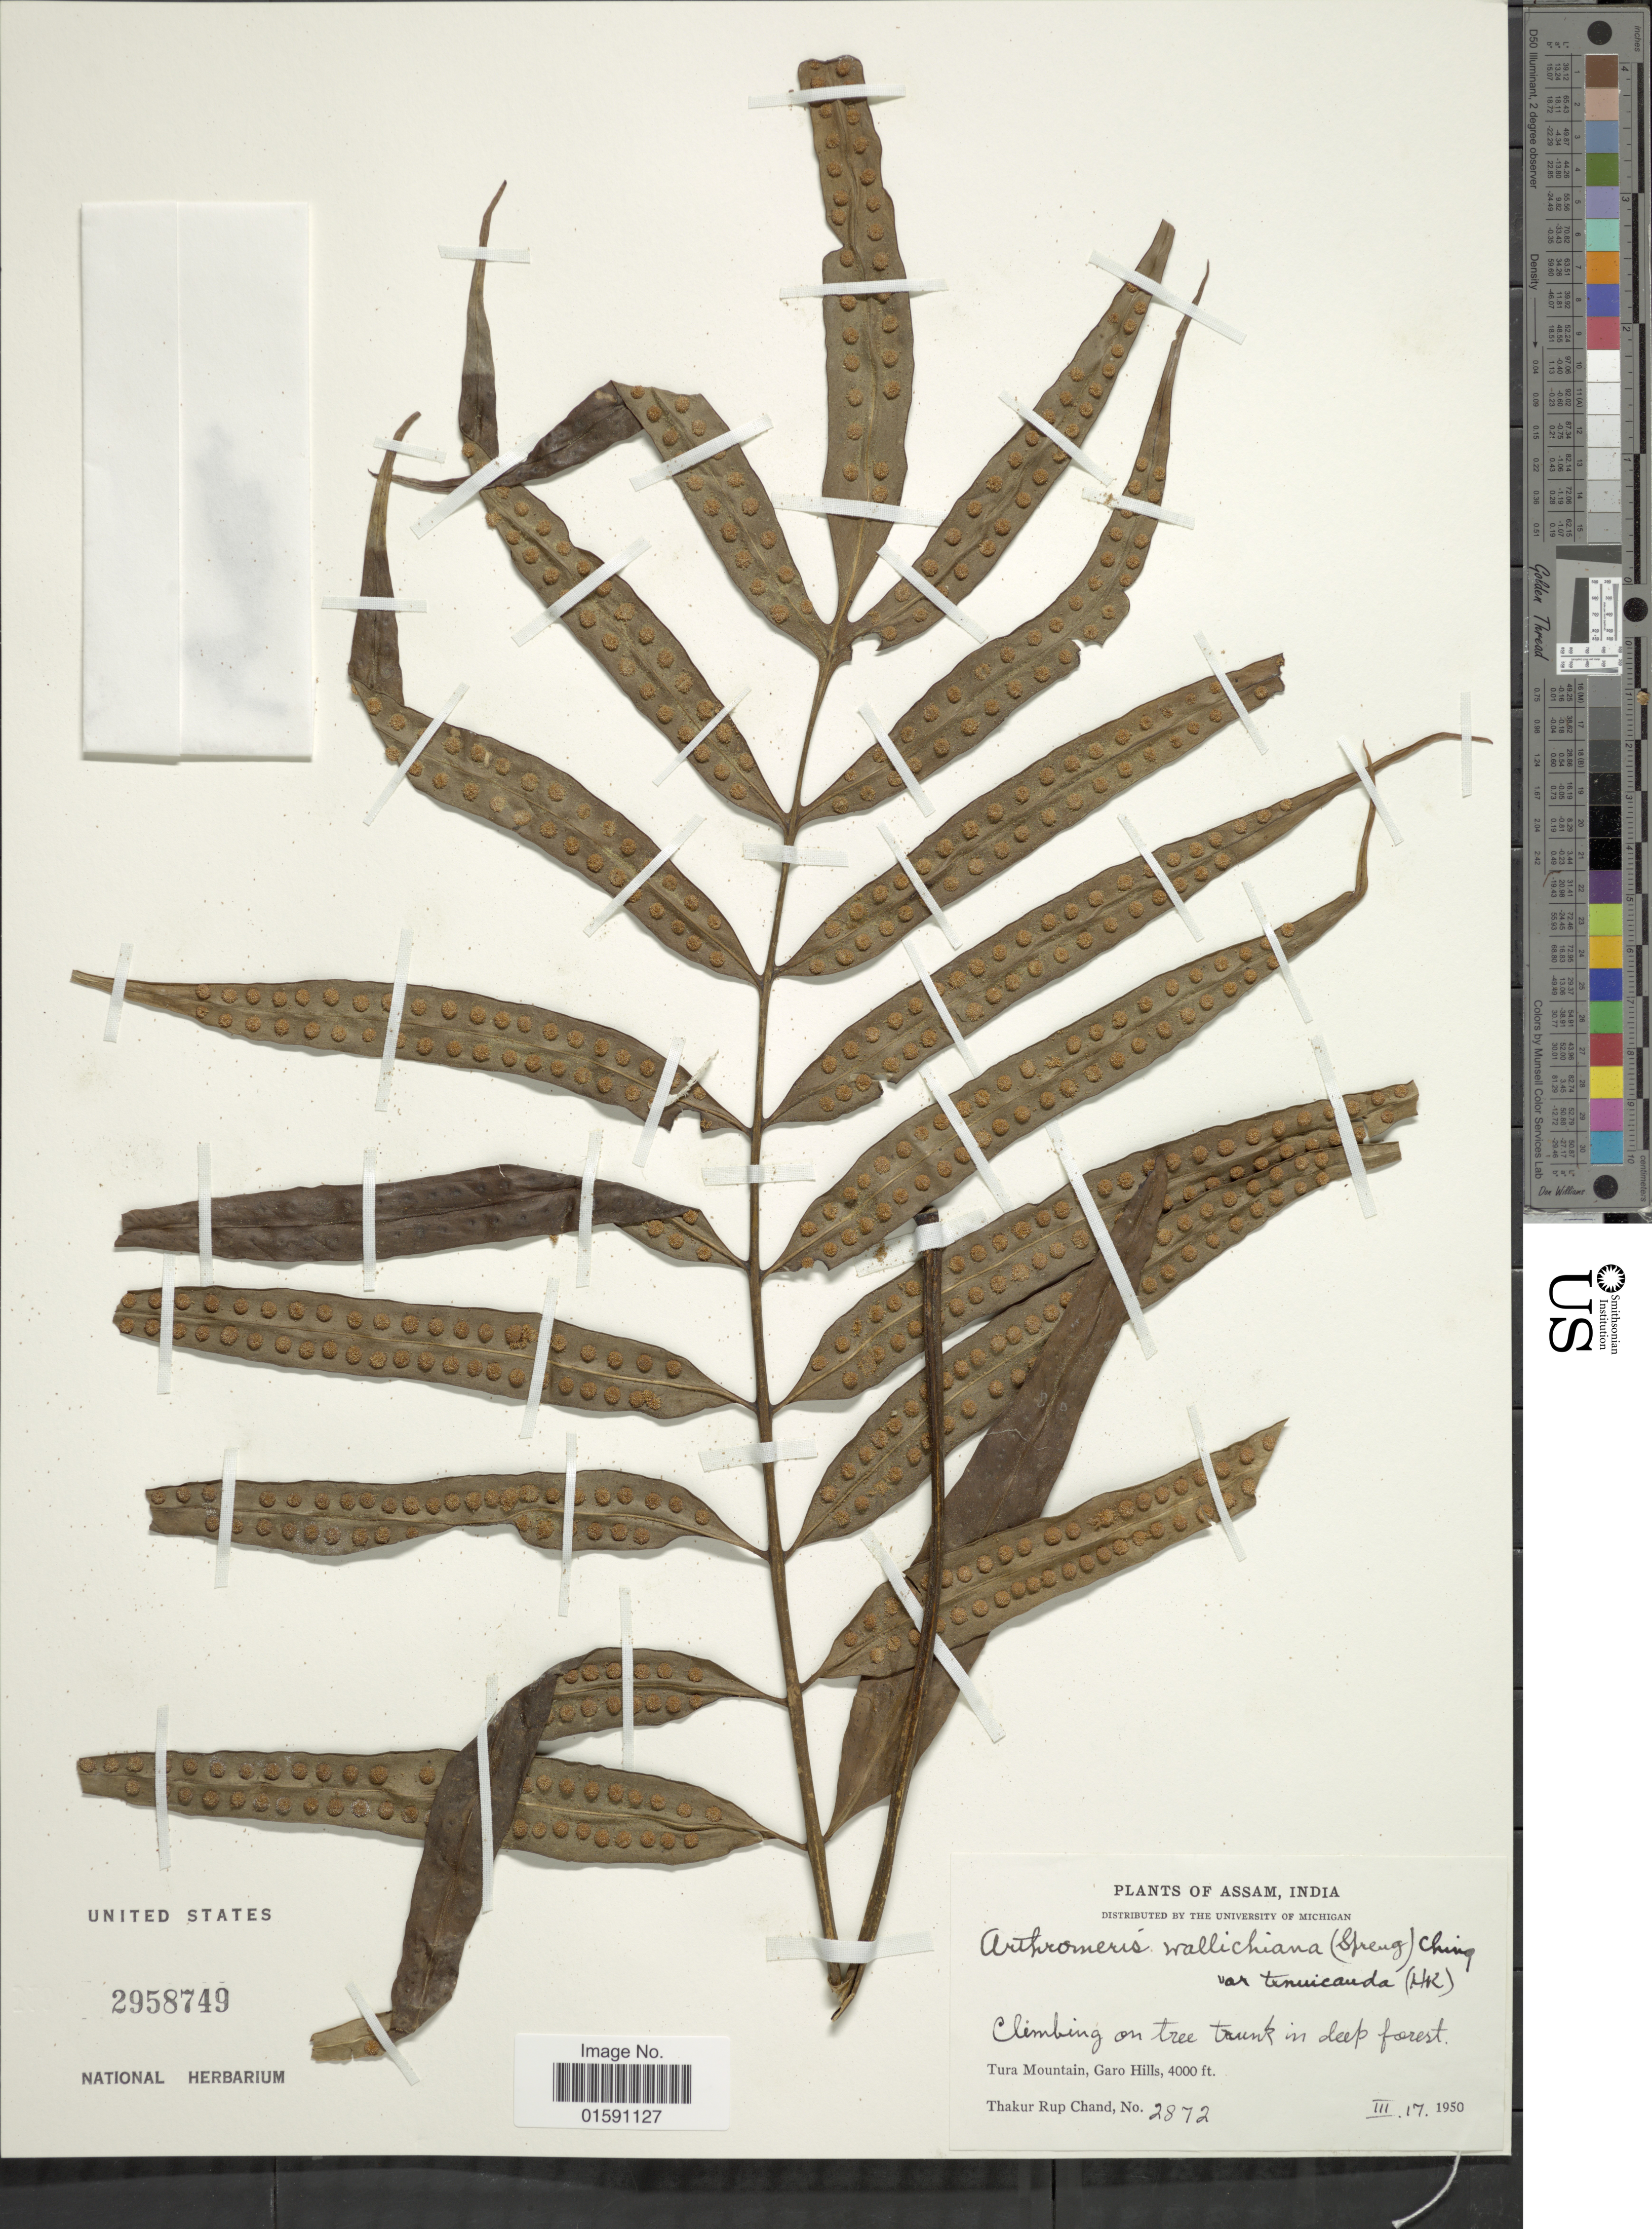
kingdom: Plantae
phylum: Tracheophyta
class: Polypodiopsida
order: Polypodiales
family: Polypodiaceae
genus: Arthromeris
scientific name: Arthromeris wallichiana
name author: (Spreng.) Ching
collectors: T. R. Chand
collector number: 2872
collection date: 1950-03-17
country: India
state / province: Meghalaya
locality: Tura Mountain, Garo Hills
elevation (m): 1219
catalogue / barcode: US 2958749